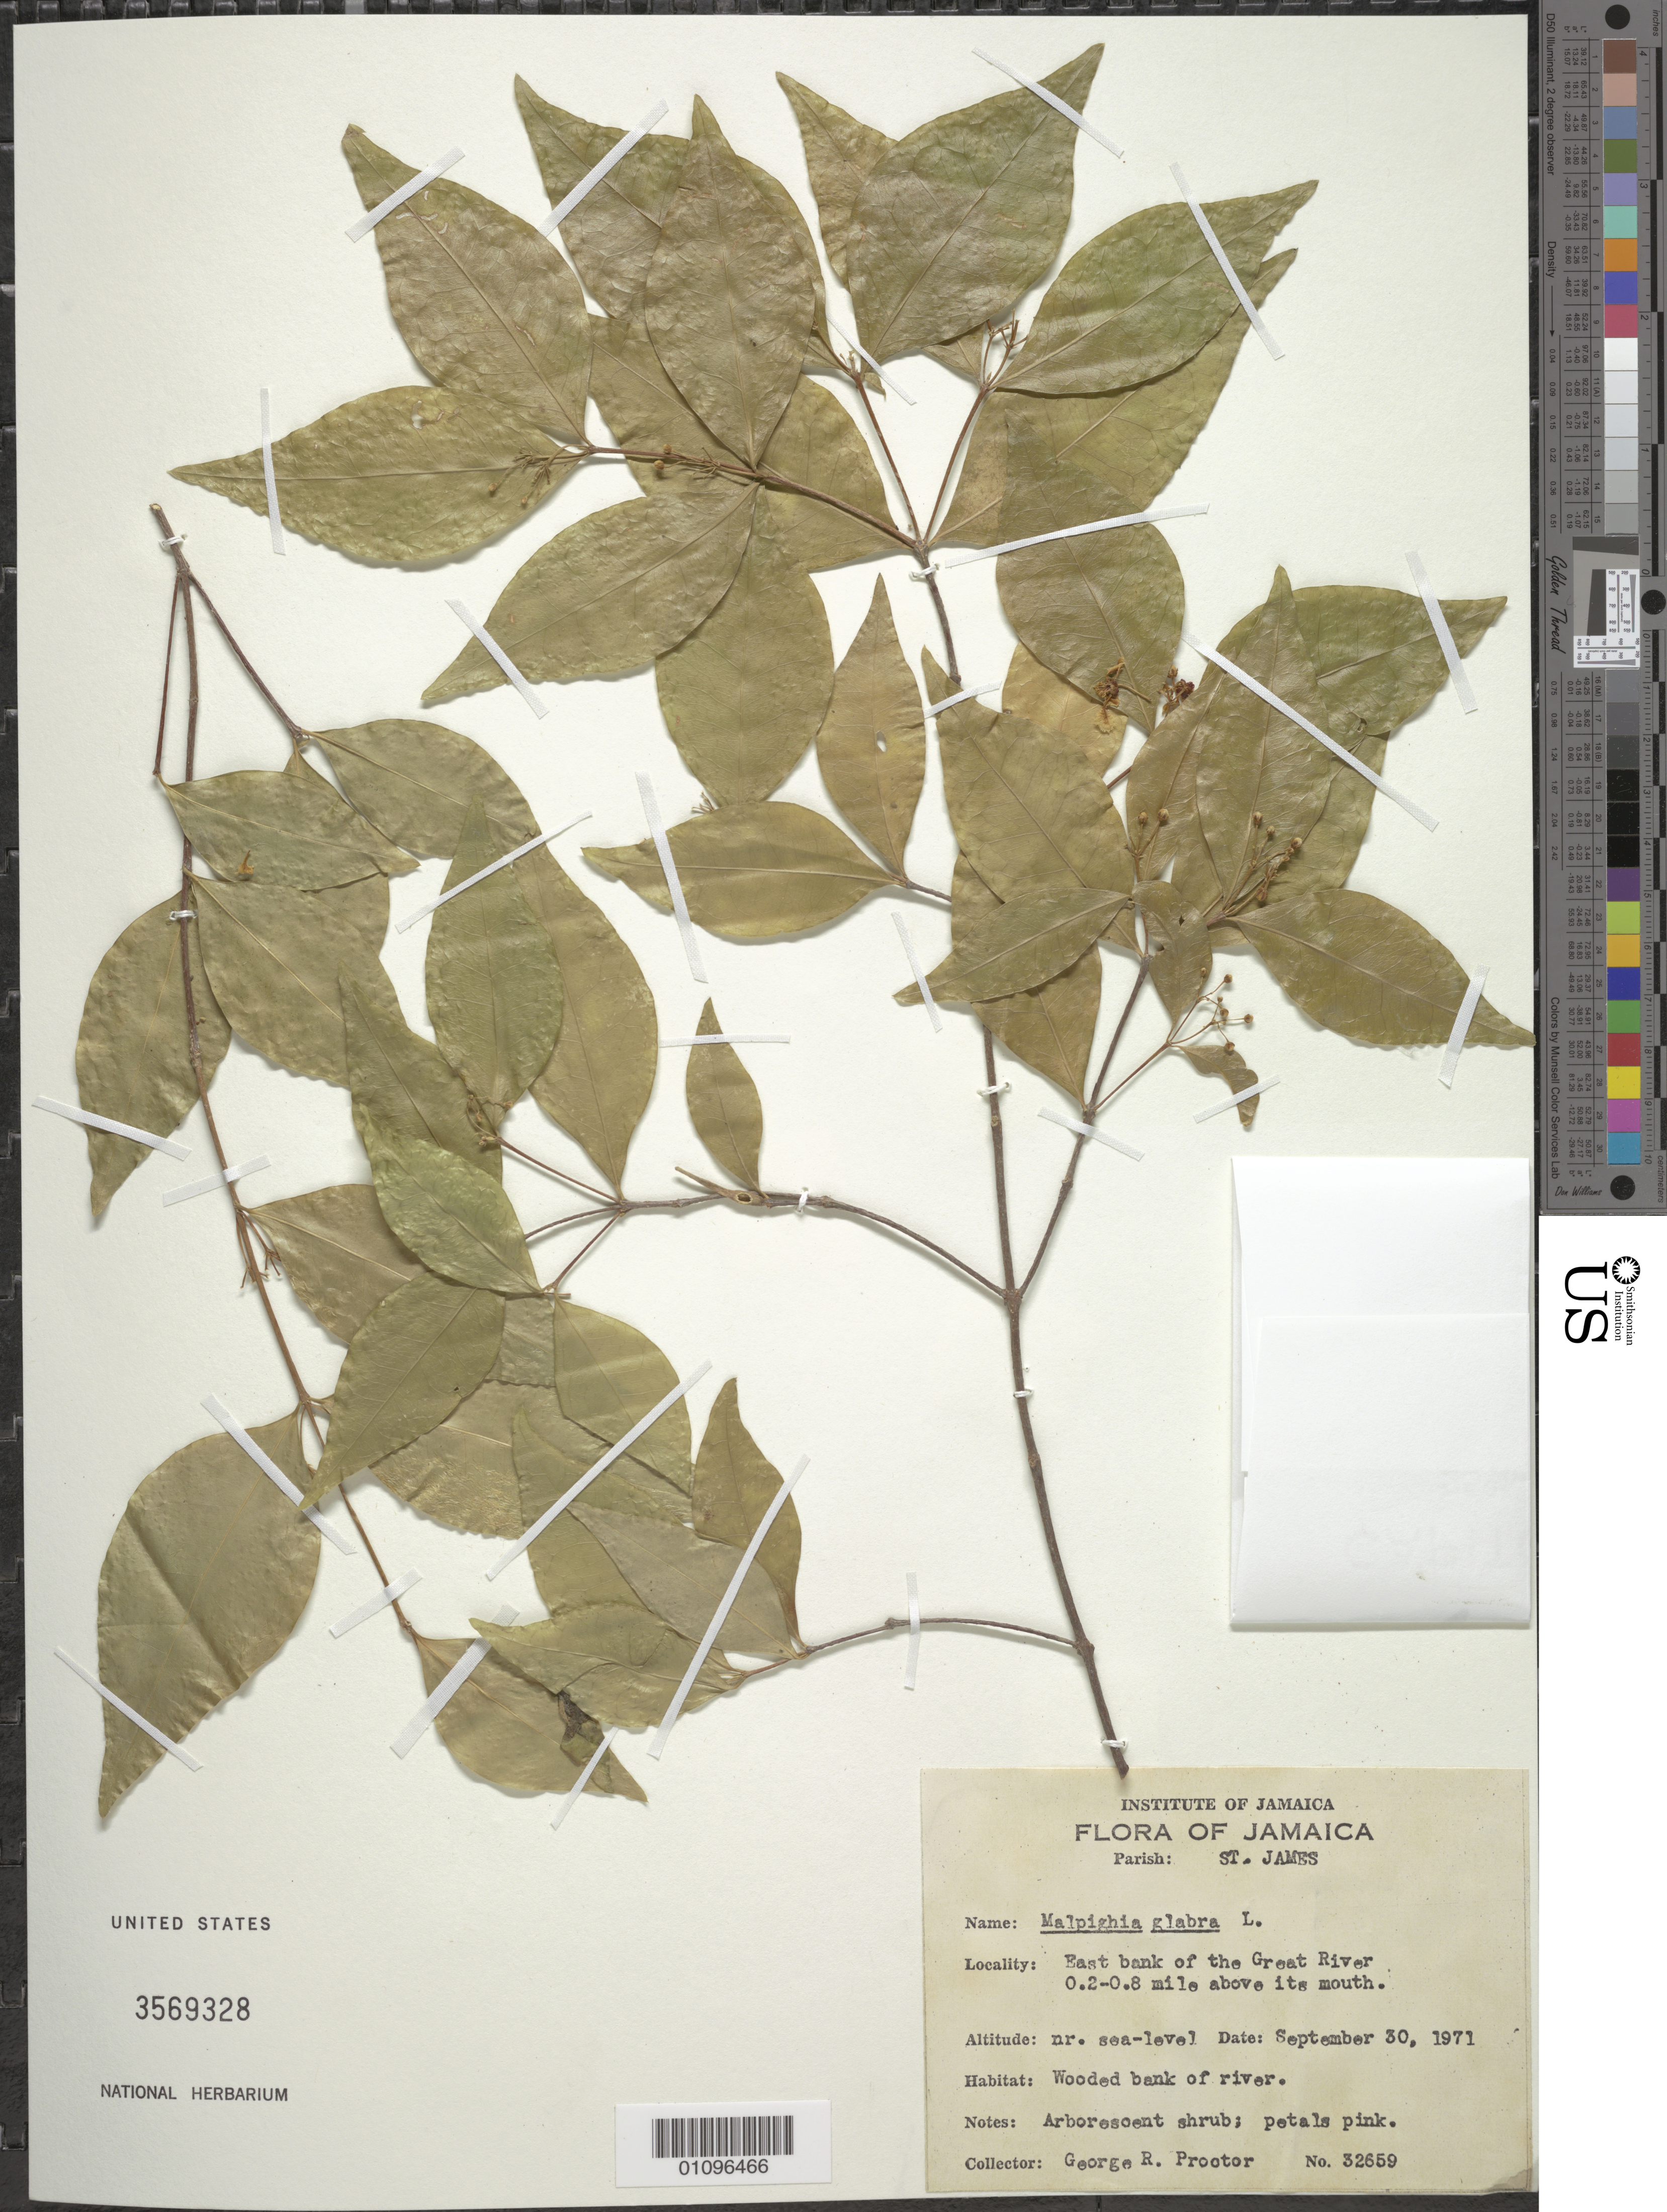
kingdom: Plantae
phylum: Tracheophyta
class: Magnoliopsida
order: Malpighiales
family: Malpighiaceae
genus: Malpighia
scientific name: Malpighia glabra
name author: L.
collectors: G. R. Proctor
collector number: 32659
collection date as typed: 30 Sep 1971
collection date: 1971-09-30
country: Jamaica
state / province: Saint James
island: Jamaica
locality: Great River, E bank, 0.2-0.8 mile above its mouth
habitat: Wooded bank of river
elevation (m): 0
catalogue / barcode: US 3569328